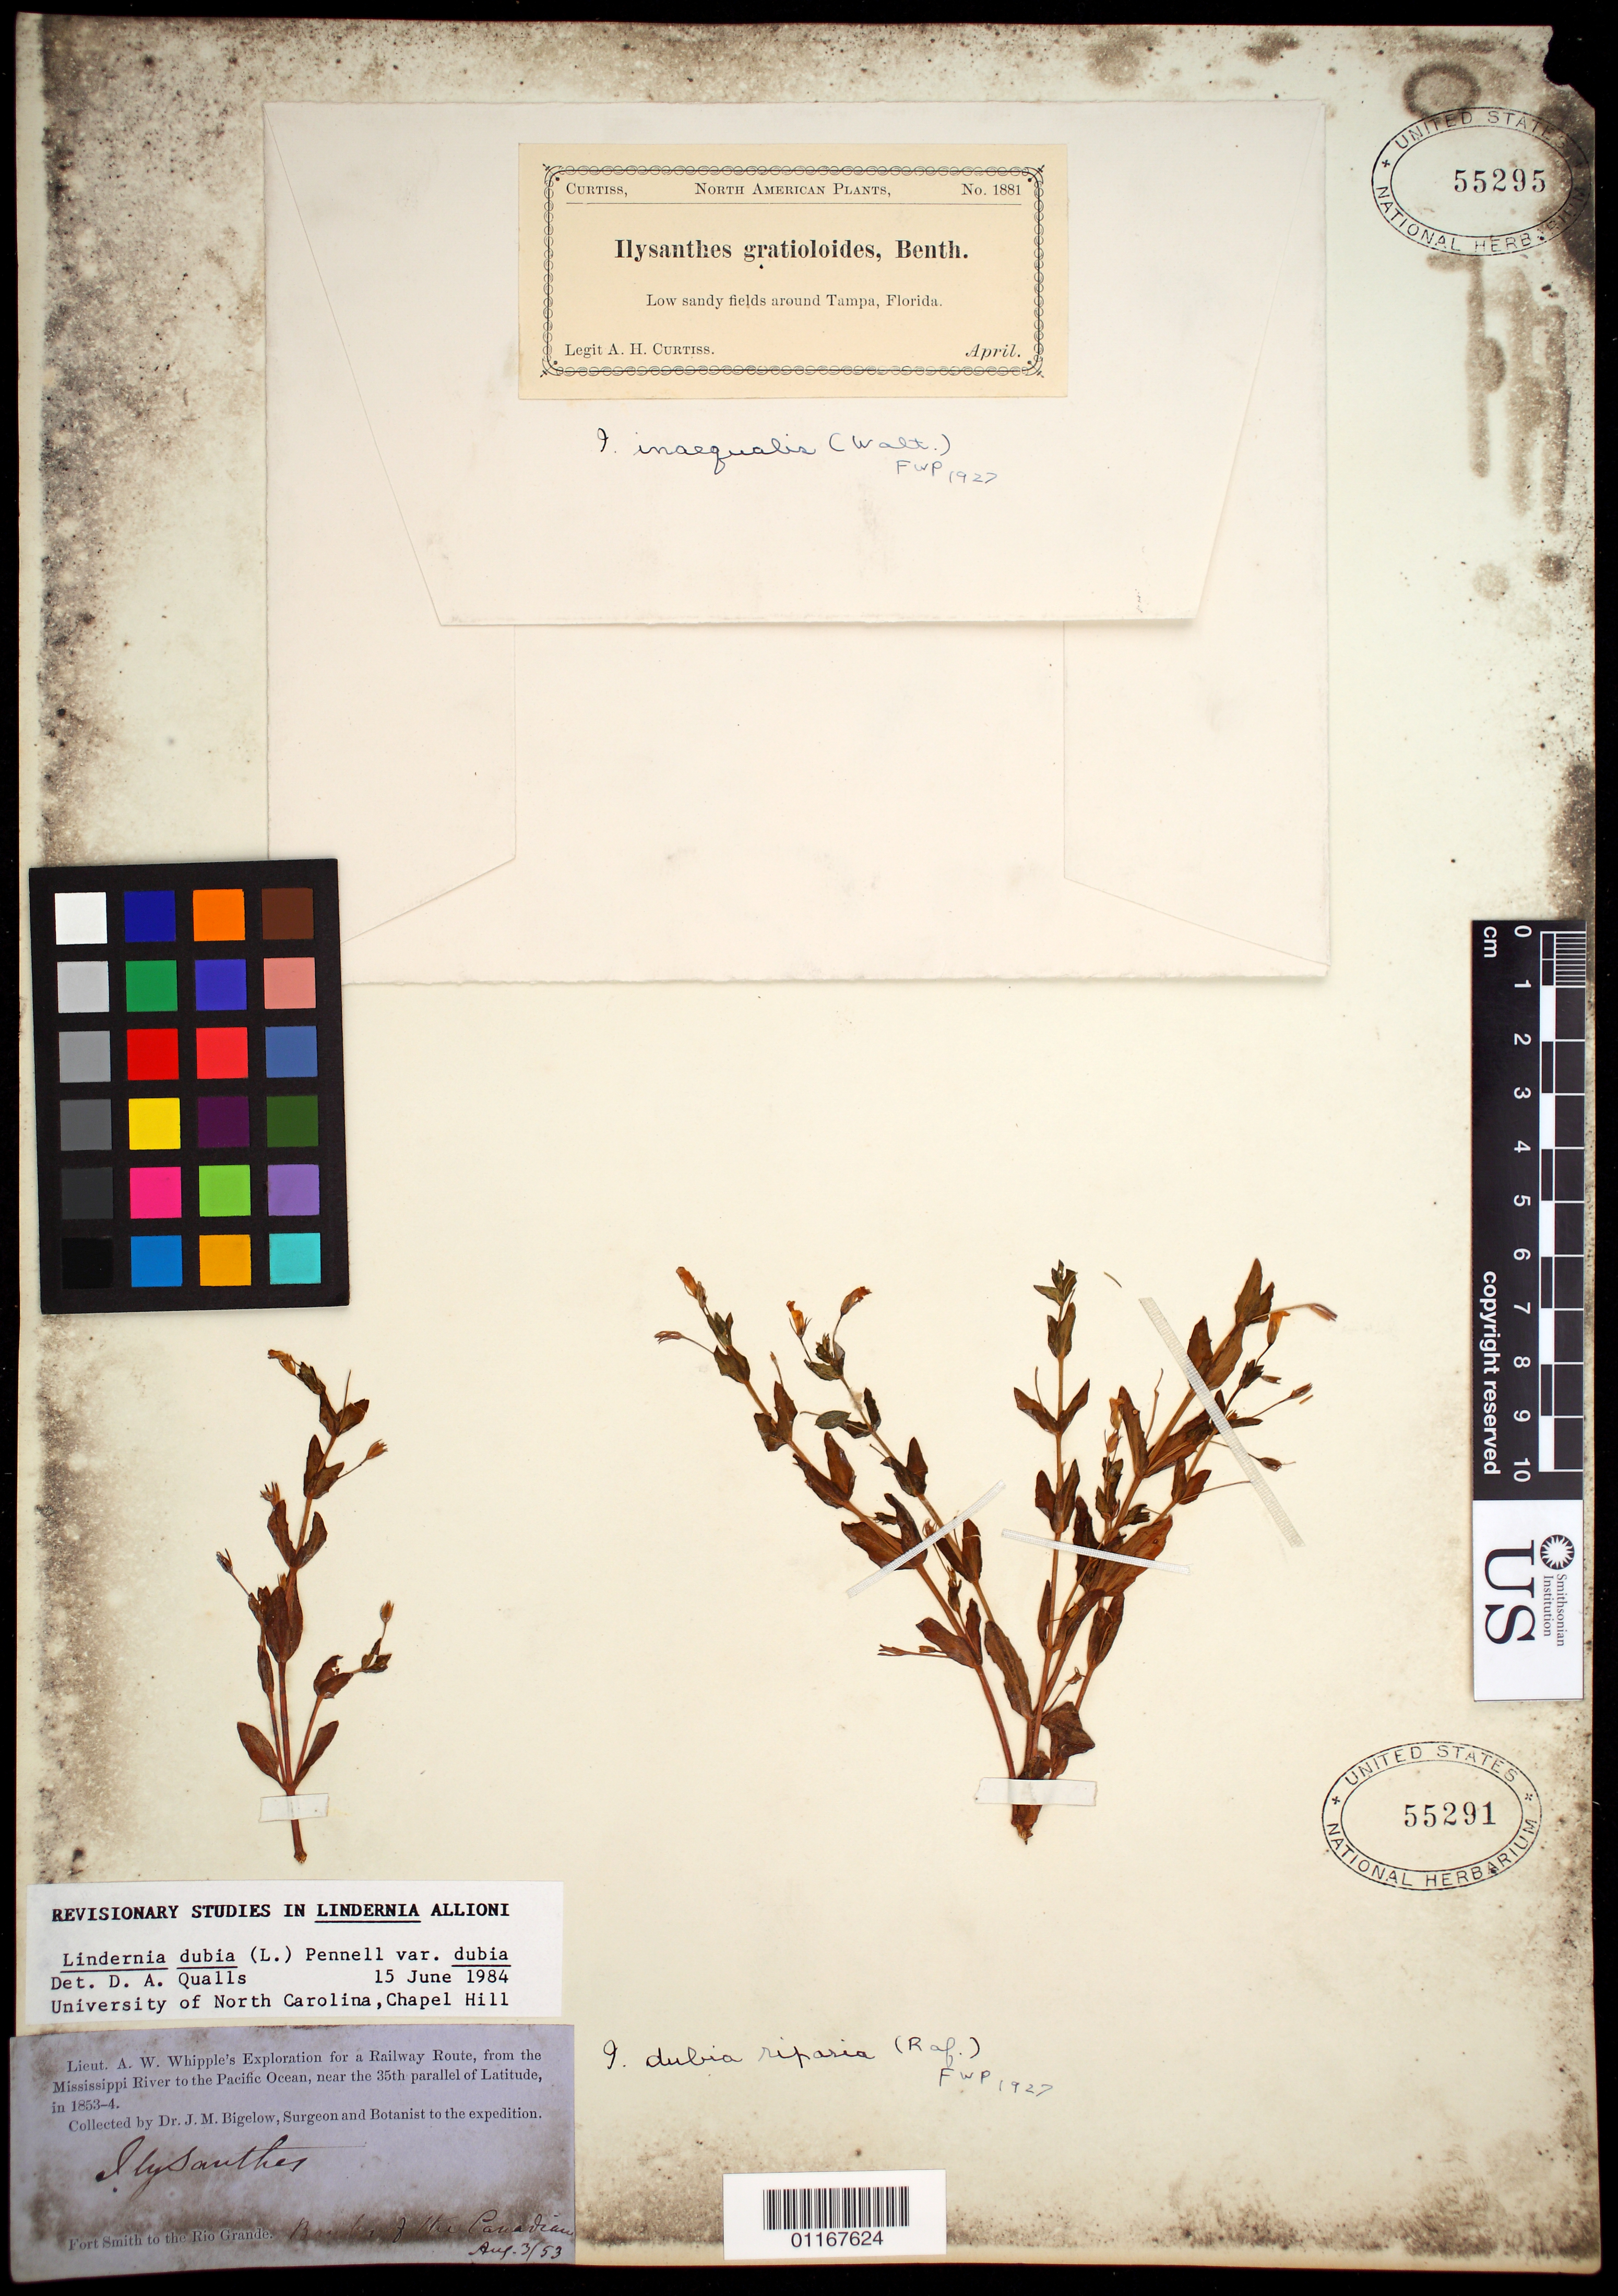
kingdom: Plantae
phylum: Tracheophyta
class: Magnoliopsida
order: Lamiales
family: Linderniaceae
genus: Lindernia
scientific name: Lindernia dubia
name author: (L.) Pennell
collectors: A. H. Curtiss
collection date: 1881-04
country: United States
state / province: Florida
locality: Low sandy fields around Tampa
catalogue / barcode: US 55295